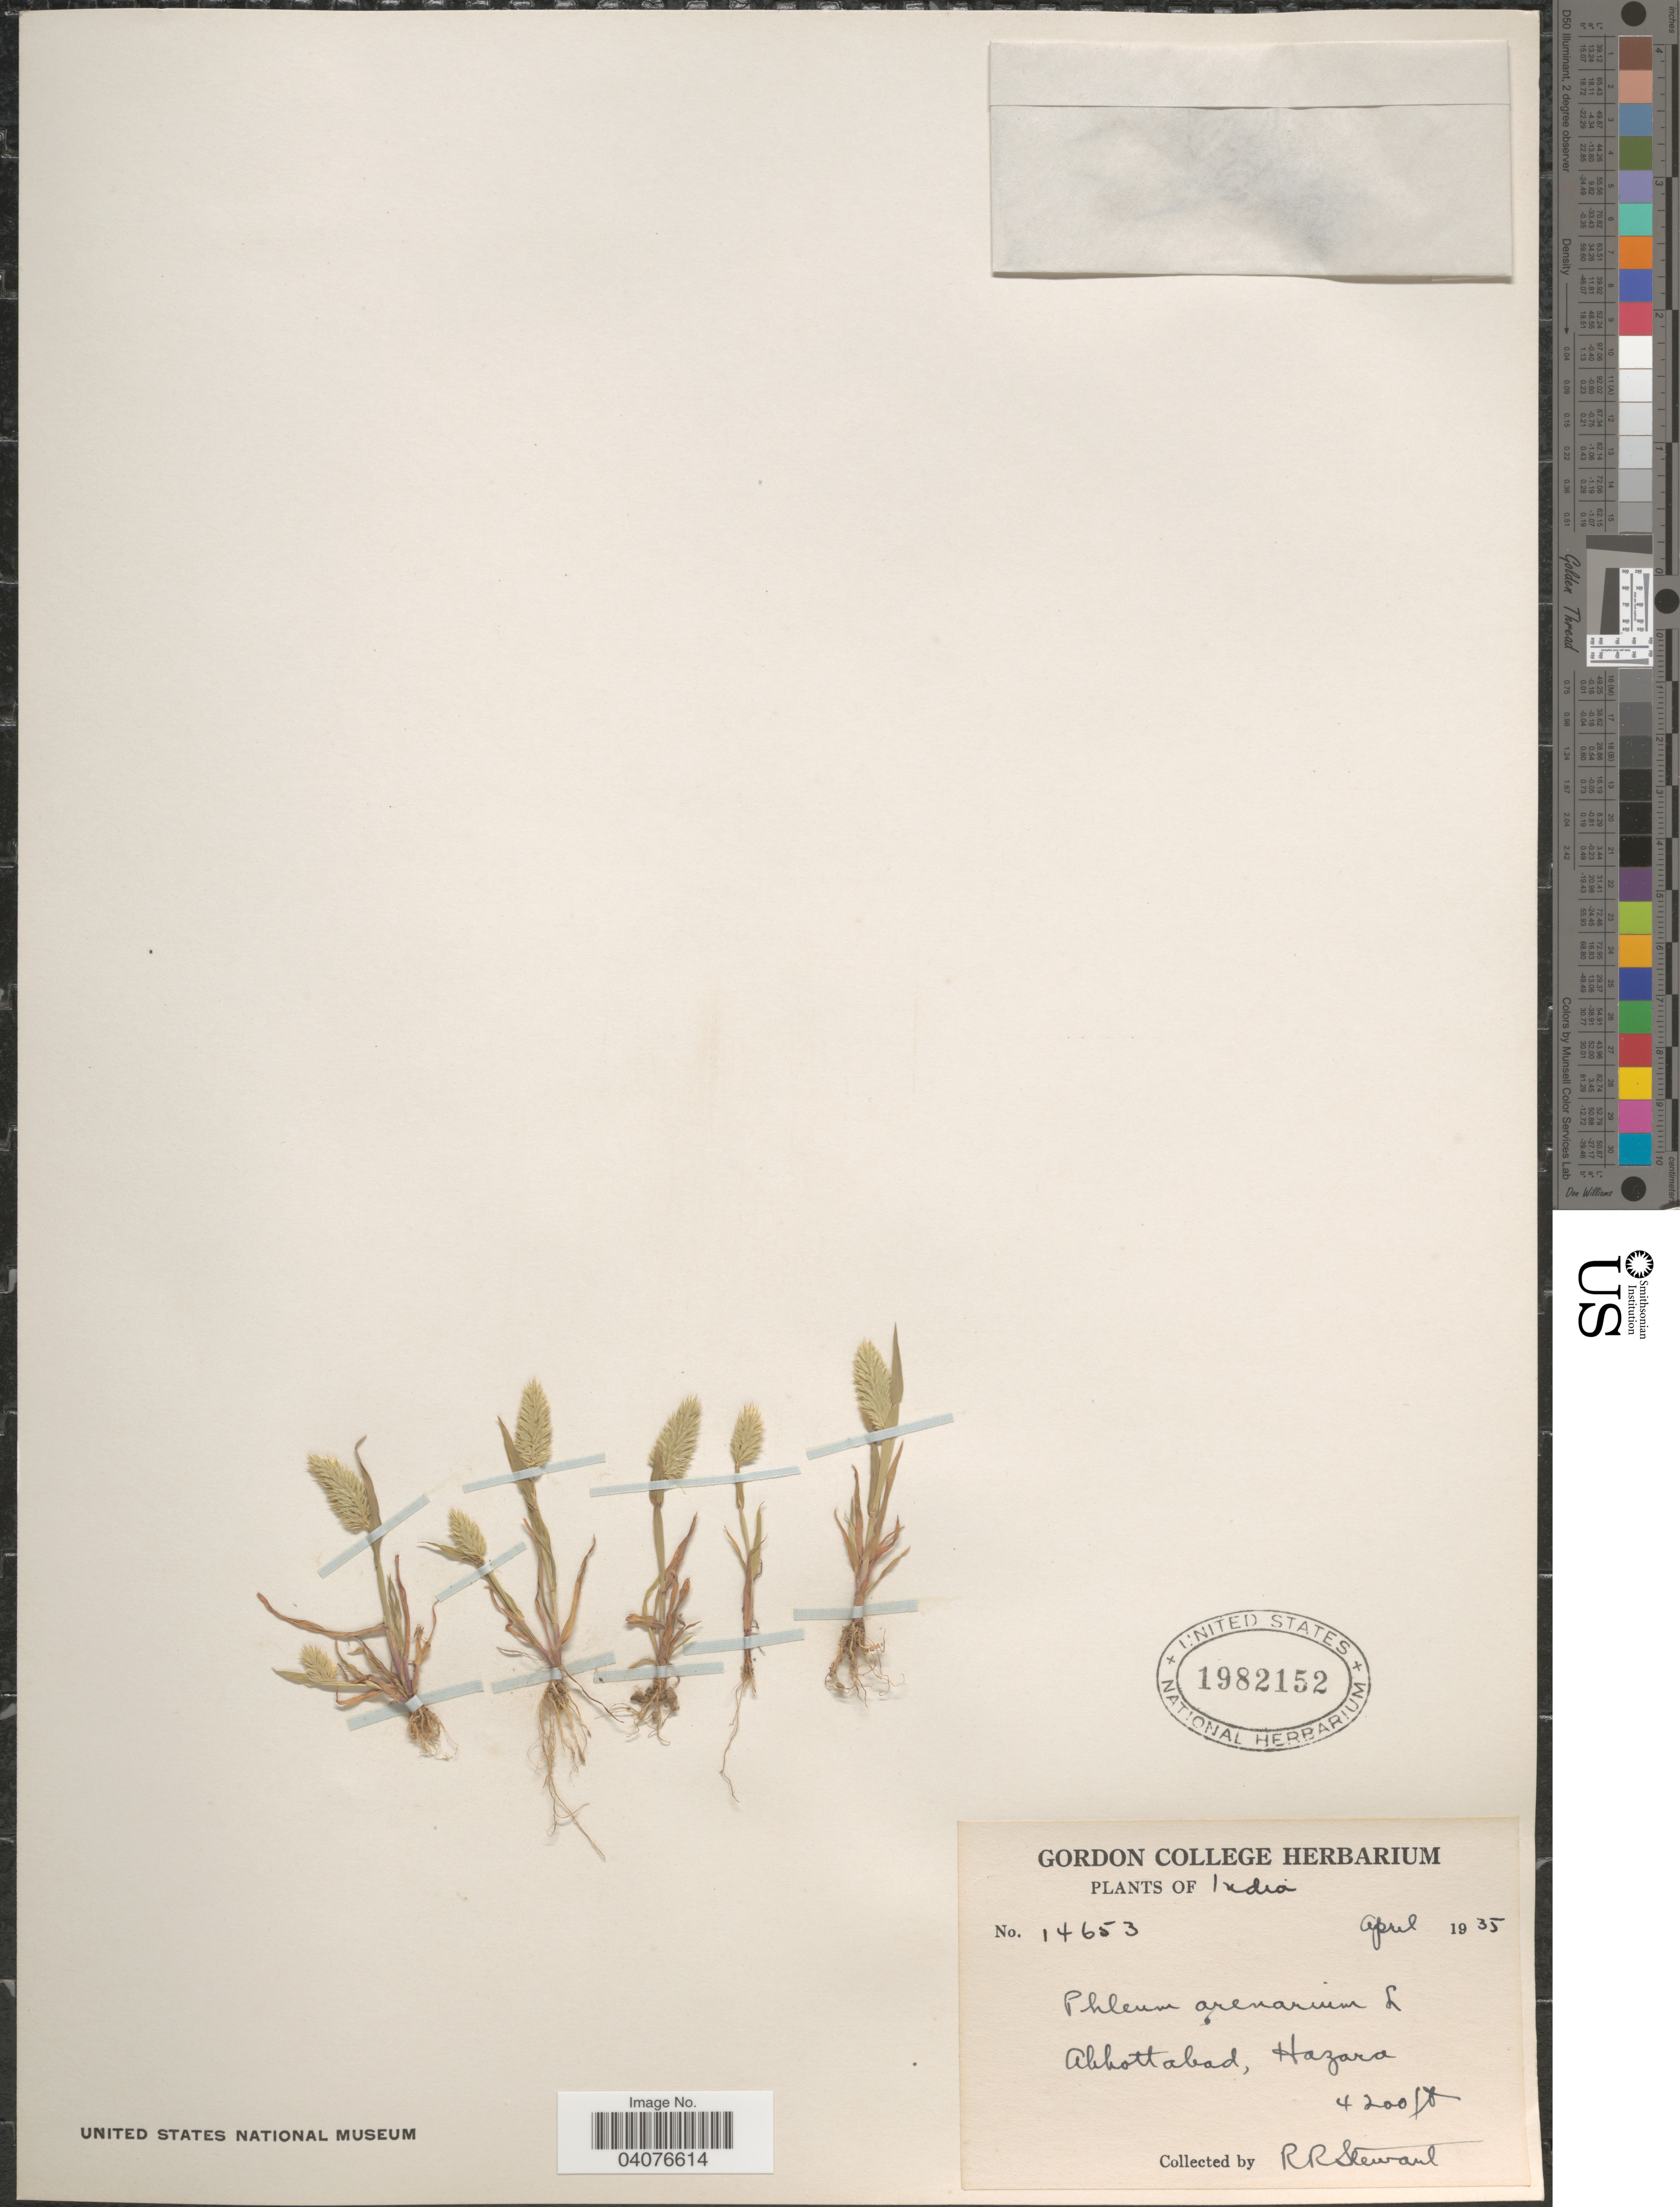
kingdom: Plantae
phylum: Tracheophyta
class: Liliopsida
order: Poales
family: Poaceae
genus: Phleum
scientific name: Phleum arenarium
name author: L.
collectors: R. Stewart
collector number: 14653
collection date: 1935-04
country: Pakistan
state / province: Khyber Pakhtunkhwa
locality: Abbottabad, Hazara.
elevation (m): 1280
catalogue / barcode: US 1982152